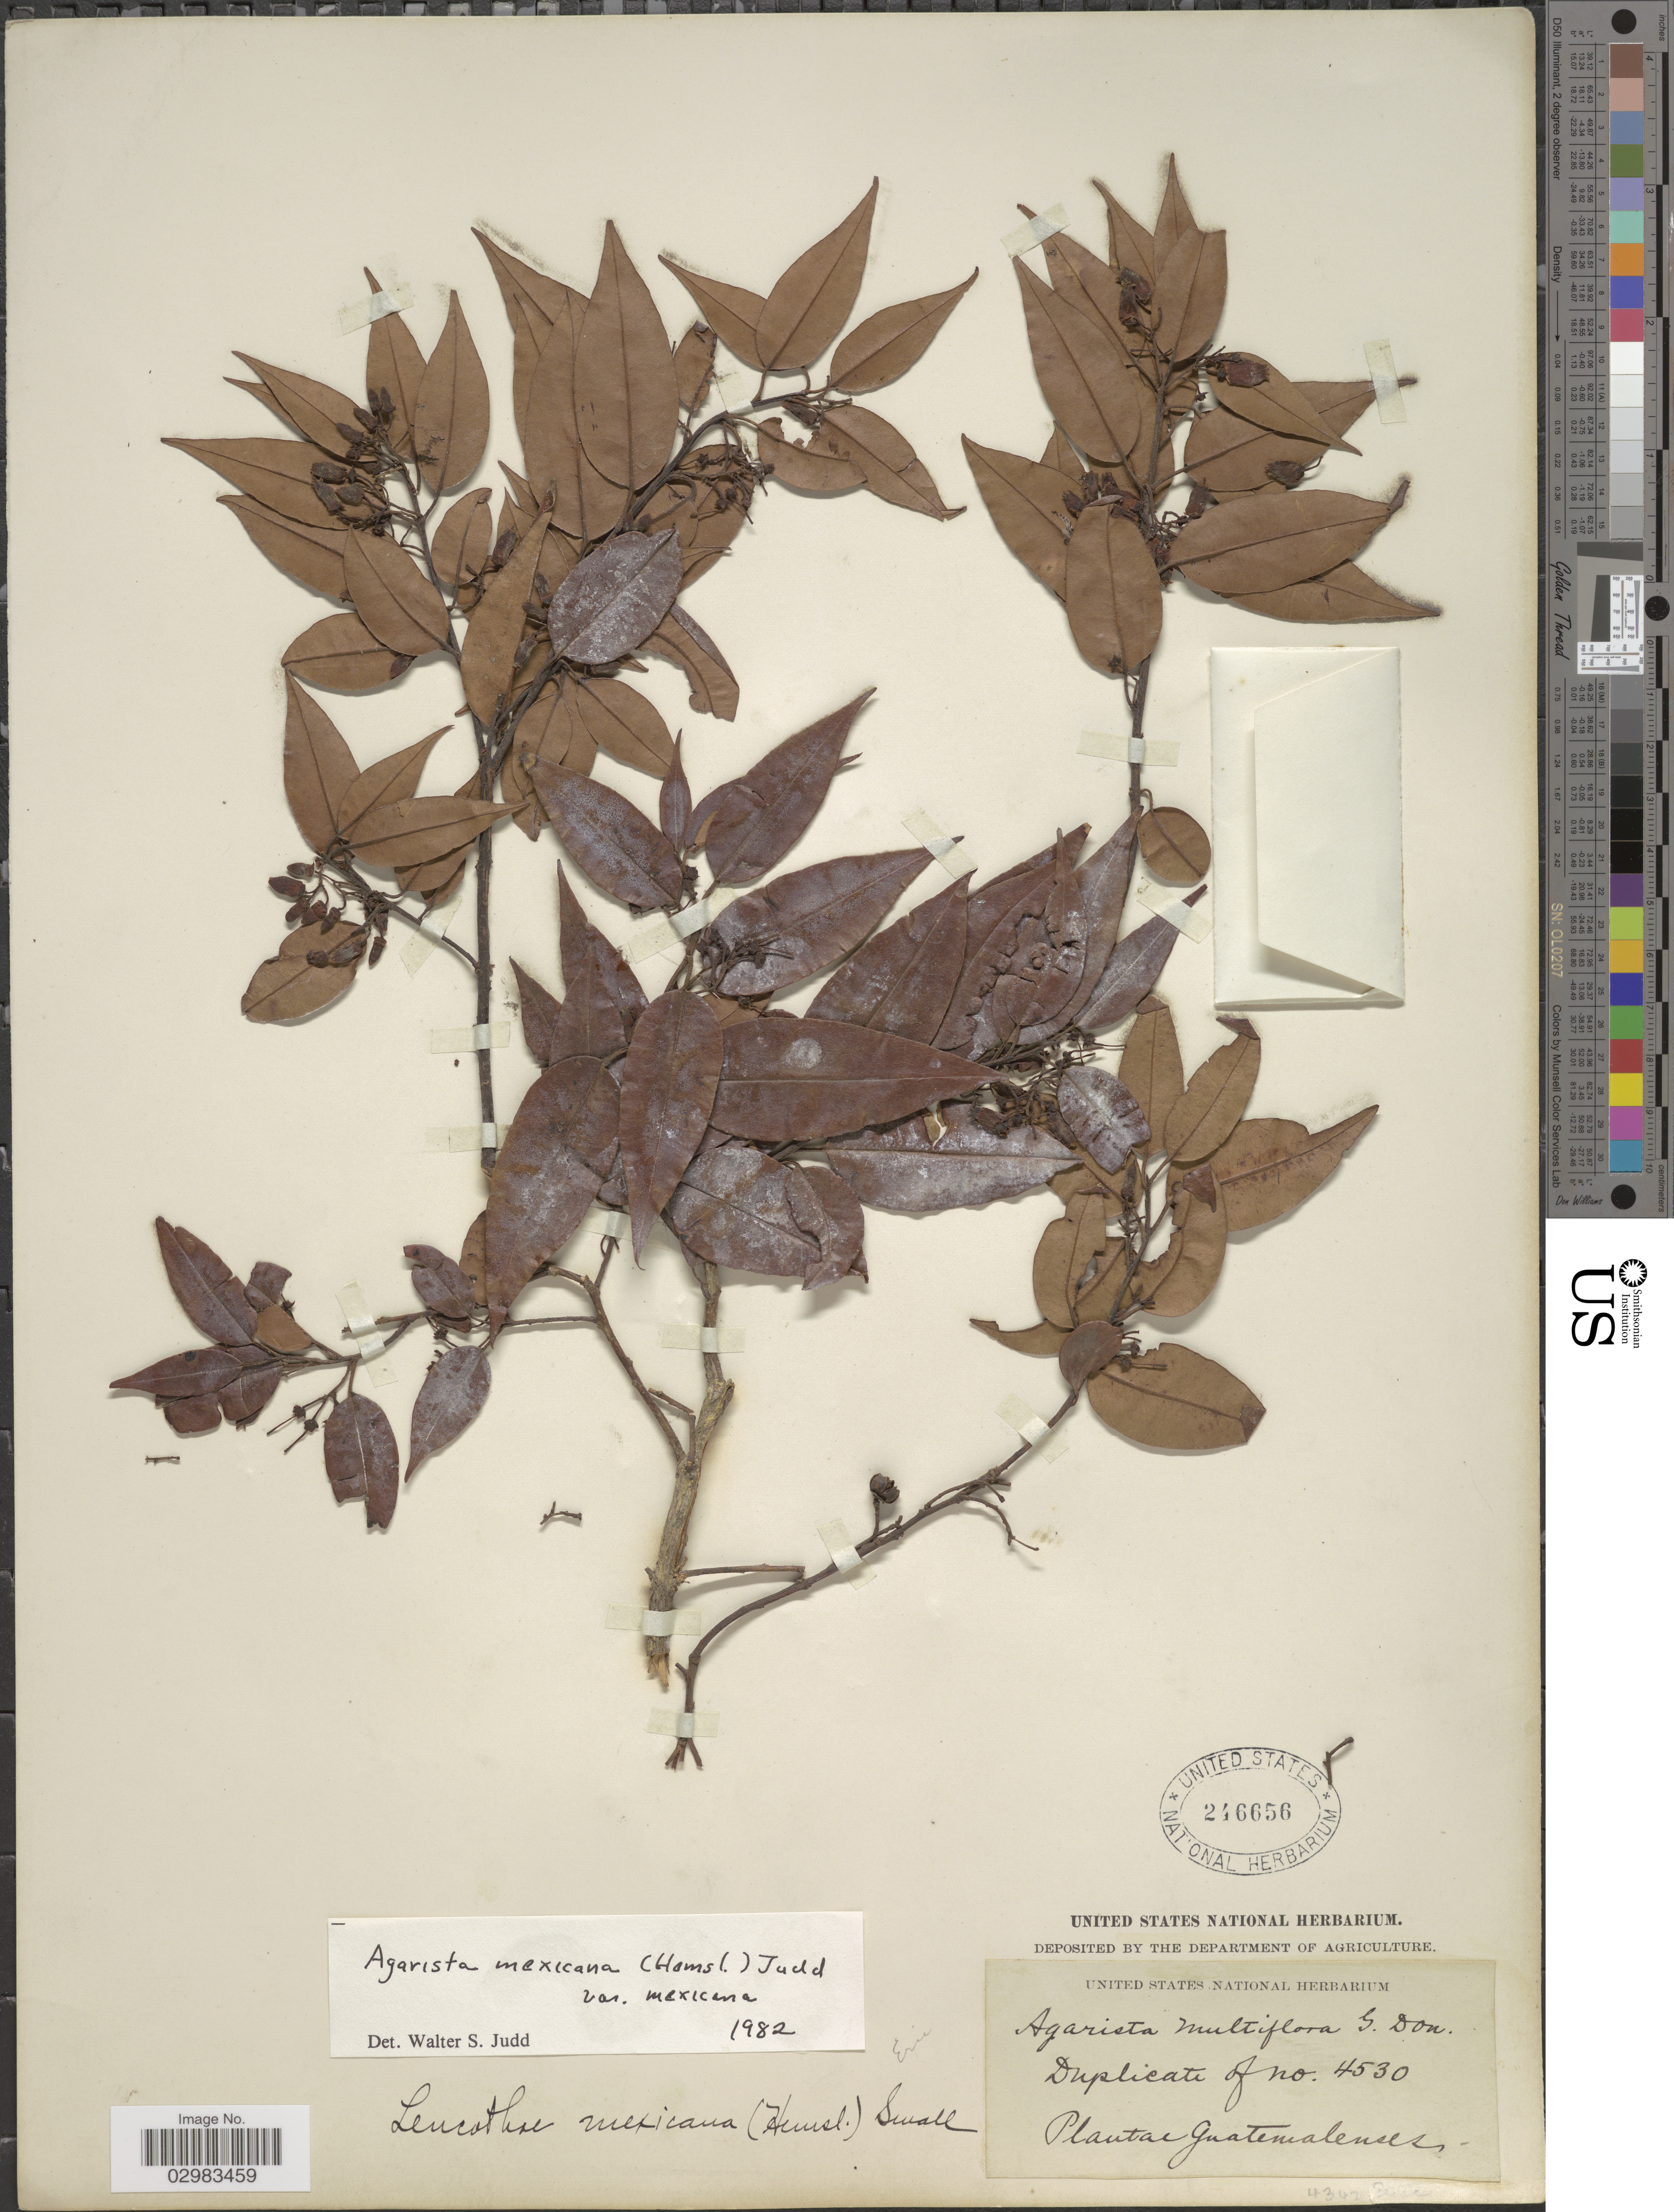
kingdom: Plantae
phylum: Tracheophyta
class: Magnoliopsida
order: Ericales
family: Ericaceae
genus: Leucothoe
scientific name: Leucothoë mexicana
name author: (Hemsl.) Small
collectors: ex herb. United States National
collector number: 4530?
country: Guatemala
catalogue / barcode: US 246656